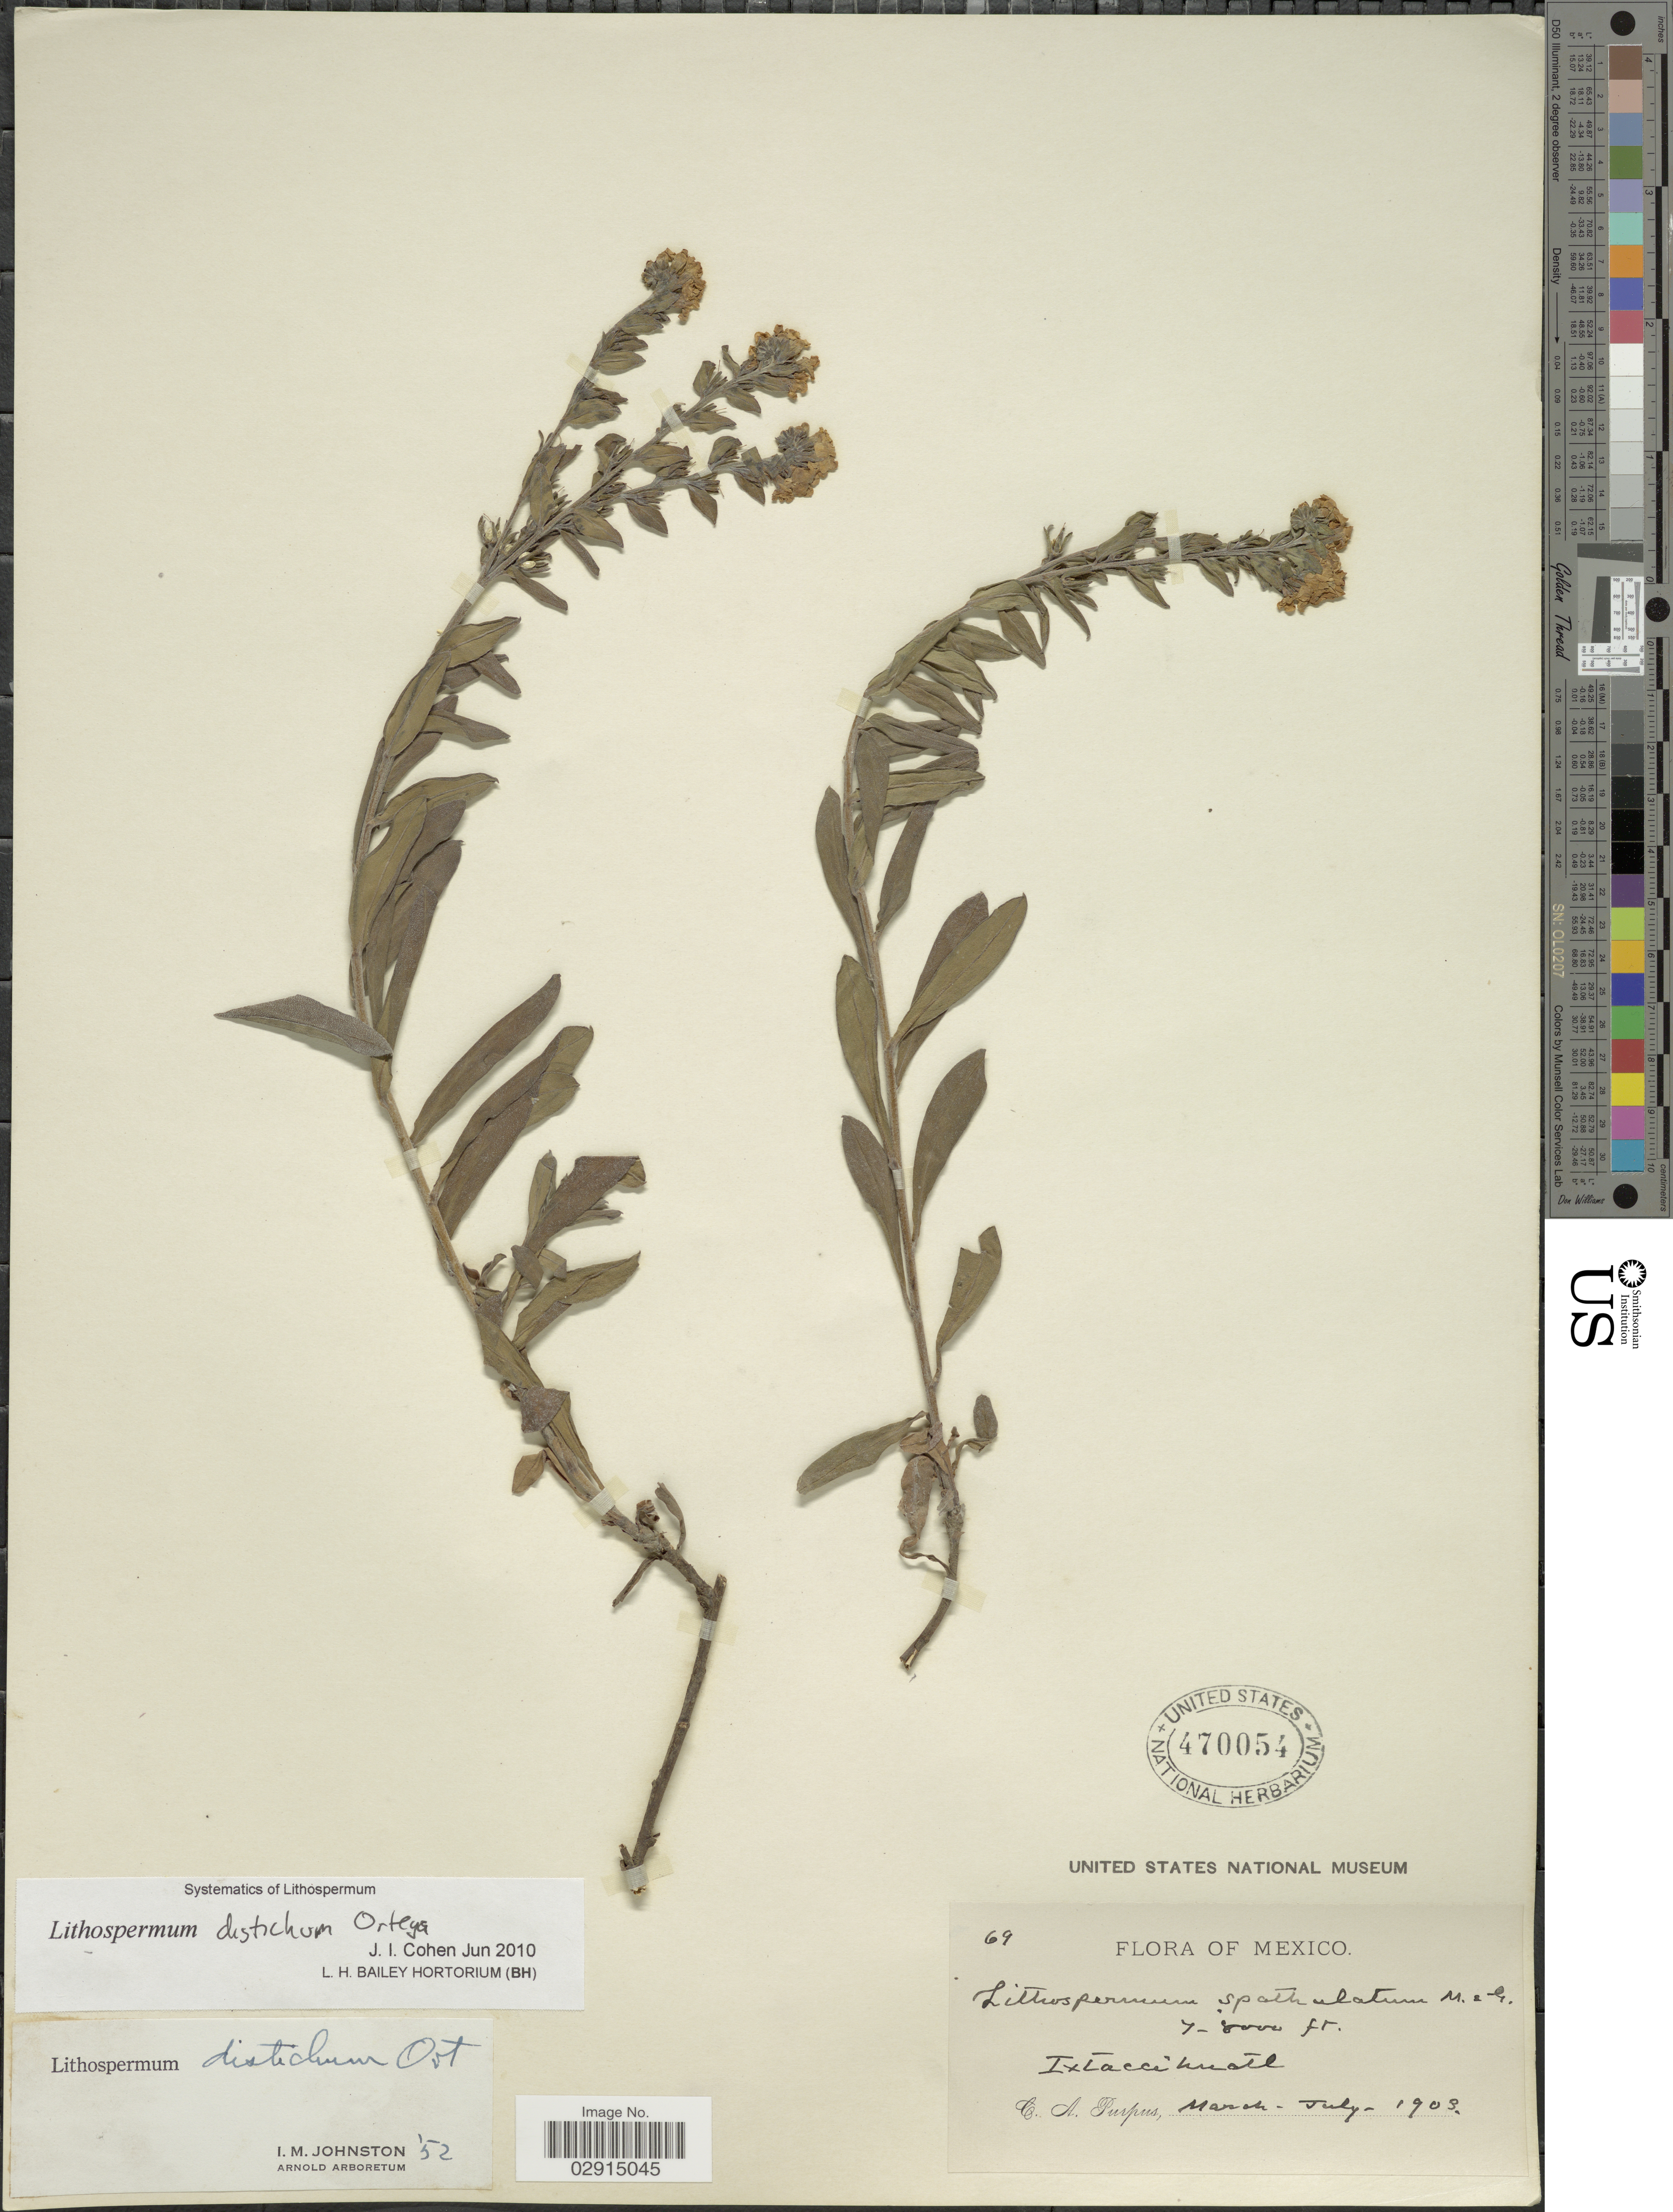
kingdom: Plantae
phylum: Tracheophyta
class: Magnoliopsida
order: Boraginales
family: Boraginaceae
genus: Lithospermum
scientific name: Lithospermum distichum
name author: Ortega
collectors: C. A. Purpus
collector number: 69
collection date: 1903-03/1903-07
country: Mexico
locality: Ixtaccihuatl. Mexico.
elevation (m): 2134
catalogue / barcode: US 470054